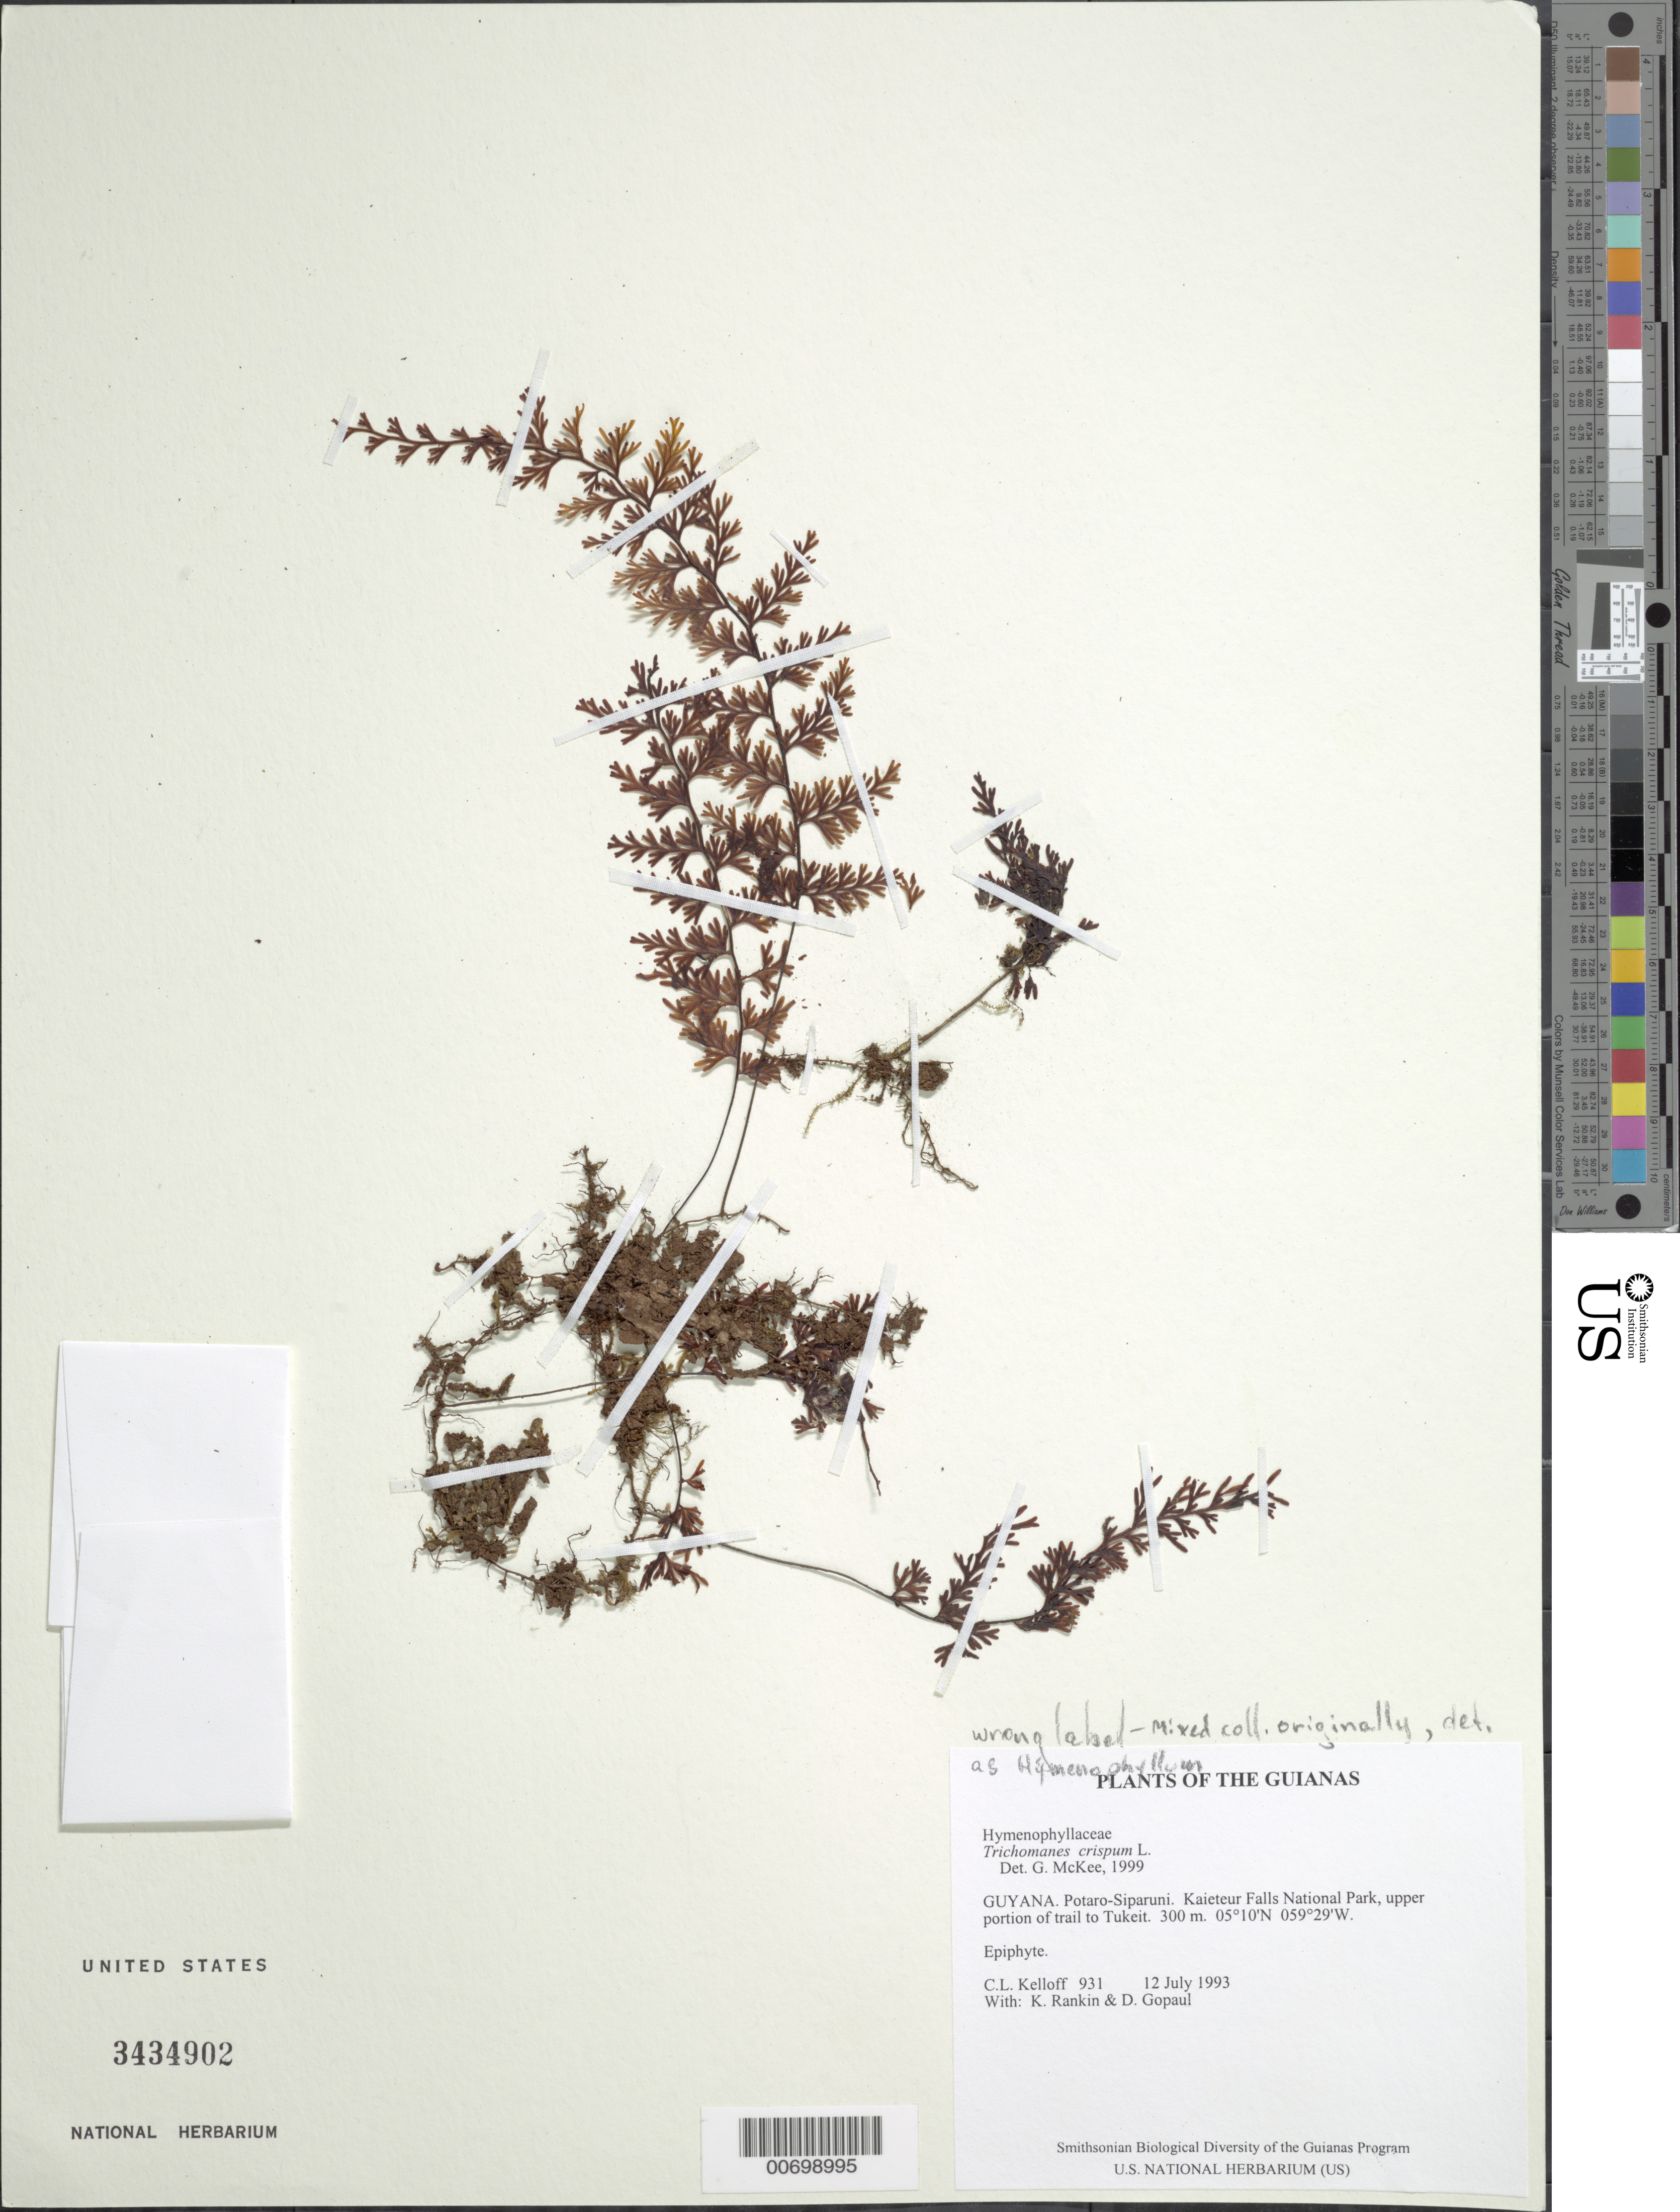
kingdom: Plantae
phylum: Tracheophyta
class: Polypodiopsida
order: Hymenophyllales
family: Hymenophyllaceae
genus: Hymenophyllum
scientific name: Hymenophyllum trichomanoides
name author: Bosch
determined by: McKee, G. S., (US), NMNH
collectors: C. L. Kelloff, K. Rankin & D. Gopaul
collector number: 931 a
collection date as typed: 12 July 1993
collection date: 1993-07-12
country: Guyana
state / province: Potaro-Siparuni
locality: Kaieteur Falls National Park, upper portion of trail to Tukeit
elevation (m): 300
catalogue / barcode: US 3434902